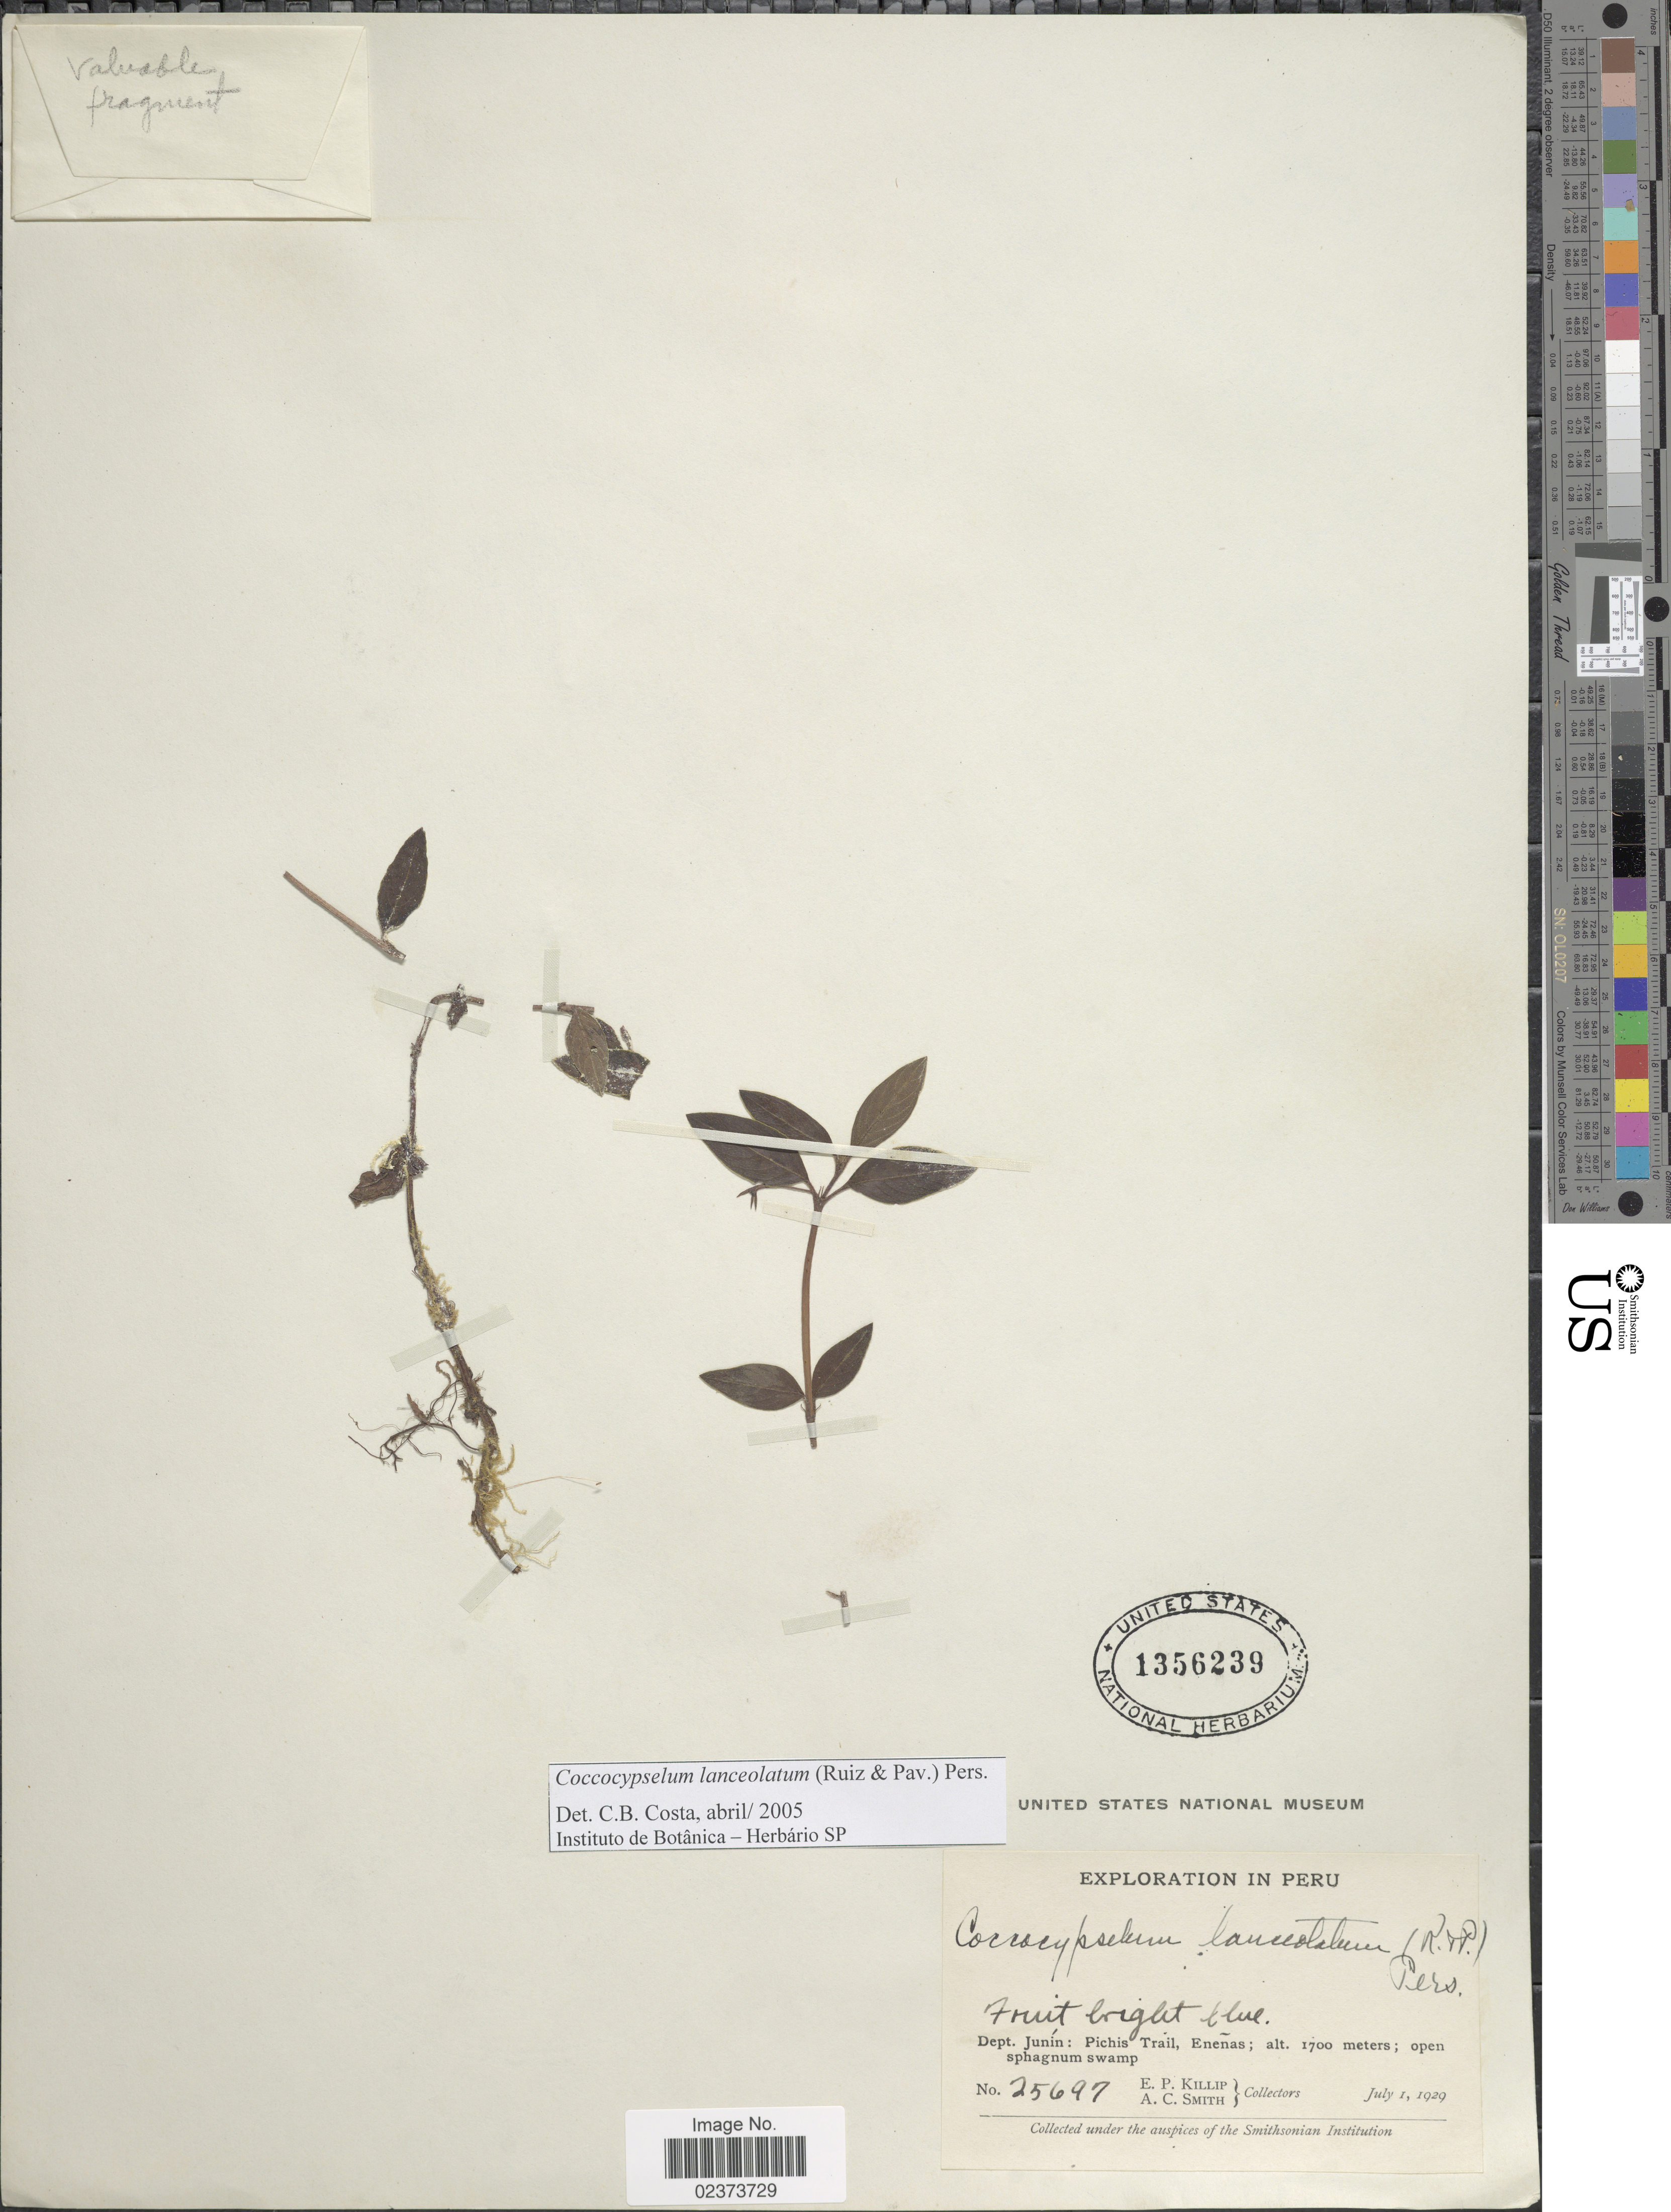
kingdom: Plantae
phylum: Tracheophyta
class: Magnoliopsida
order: Gentianales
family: Rubiaceae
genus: Coccocypselum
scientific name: Coccocypselum lanceolatum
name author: (Ruiz & Pav.) Pers.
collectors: E. P. Killip & A. C. Smith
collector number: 25697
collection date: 1929-07-01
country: Peru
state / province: Junín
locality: Dept. Junín: Pichis Trail, Eneñas; open sphagnum swamp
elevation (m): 1700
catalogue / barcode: US 1356239